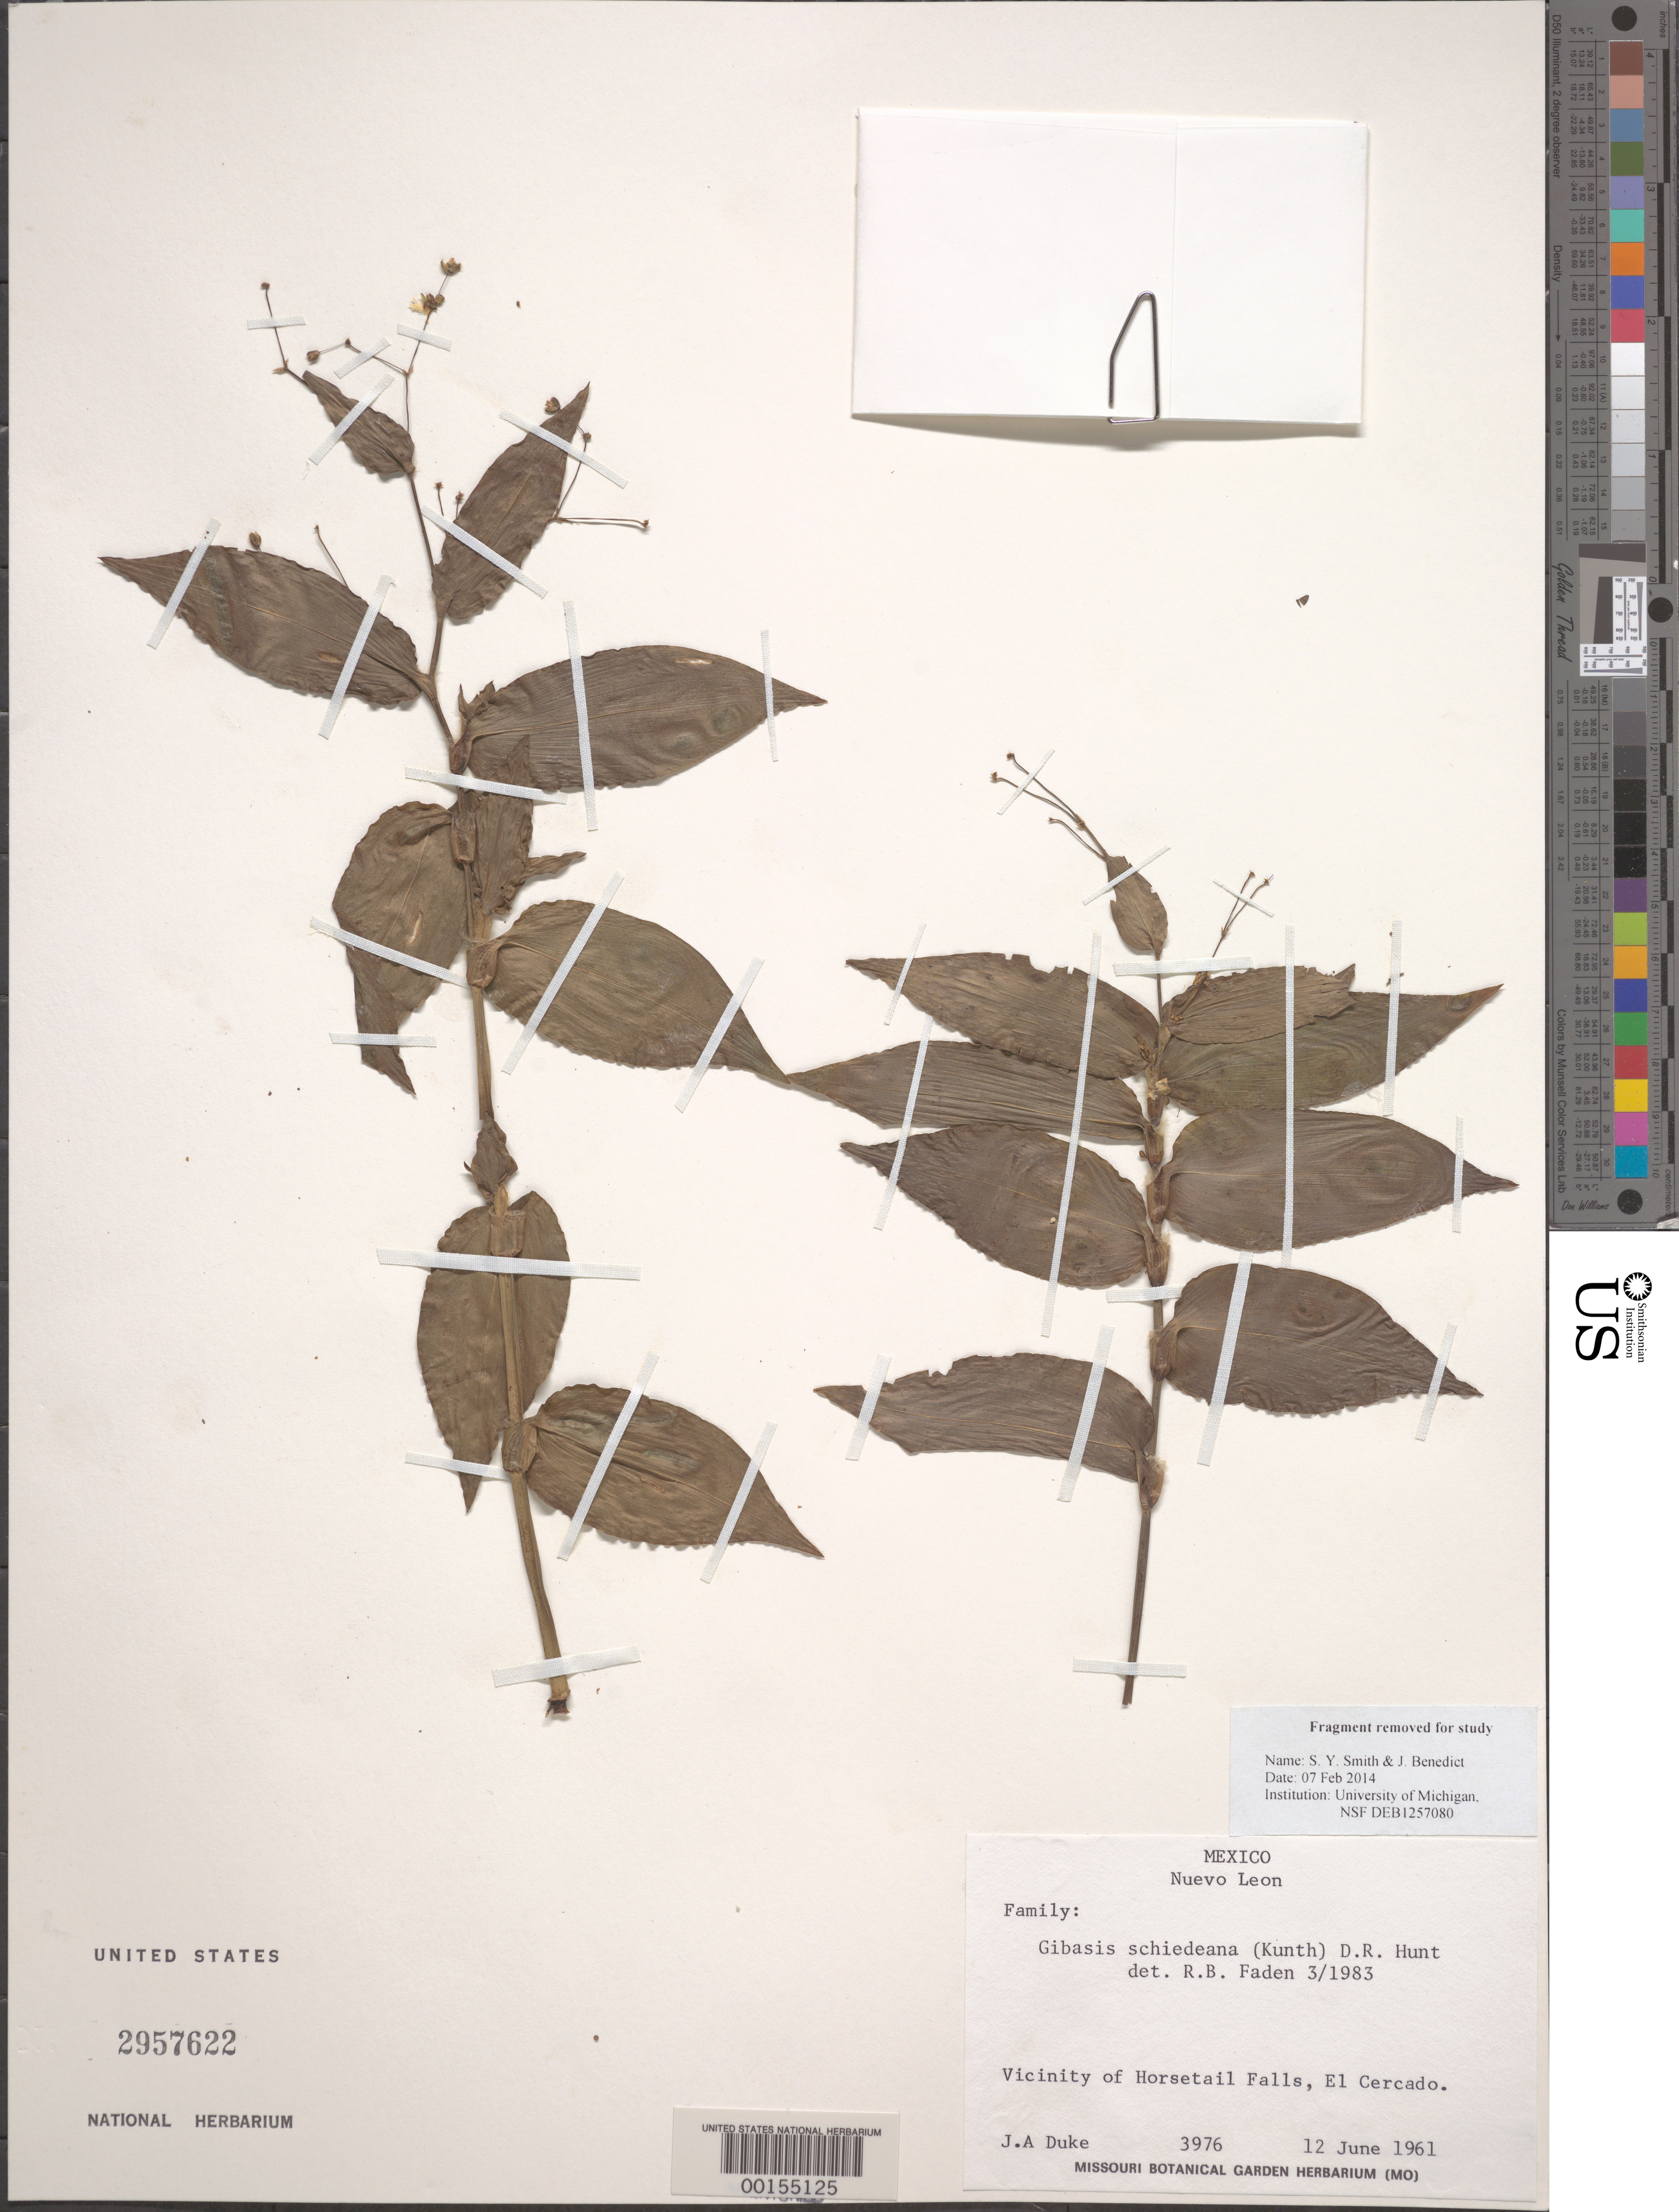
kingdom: Plantae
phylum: Tracheophyta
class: Liliopsida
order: Commelinales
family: Commelinaceae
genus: Gibasis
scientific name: Gibasis pellucida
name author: (M. Martens & Galeotti) D.R. Hunt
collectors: J. A. Duke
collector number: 3976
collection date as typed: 12 Jun 1961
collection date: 1961-06-12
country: Mexico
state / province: Nuevo León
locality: Near horsetail falls, el cercado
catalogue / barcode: US 2957622